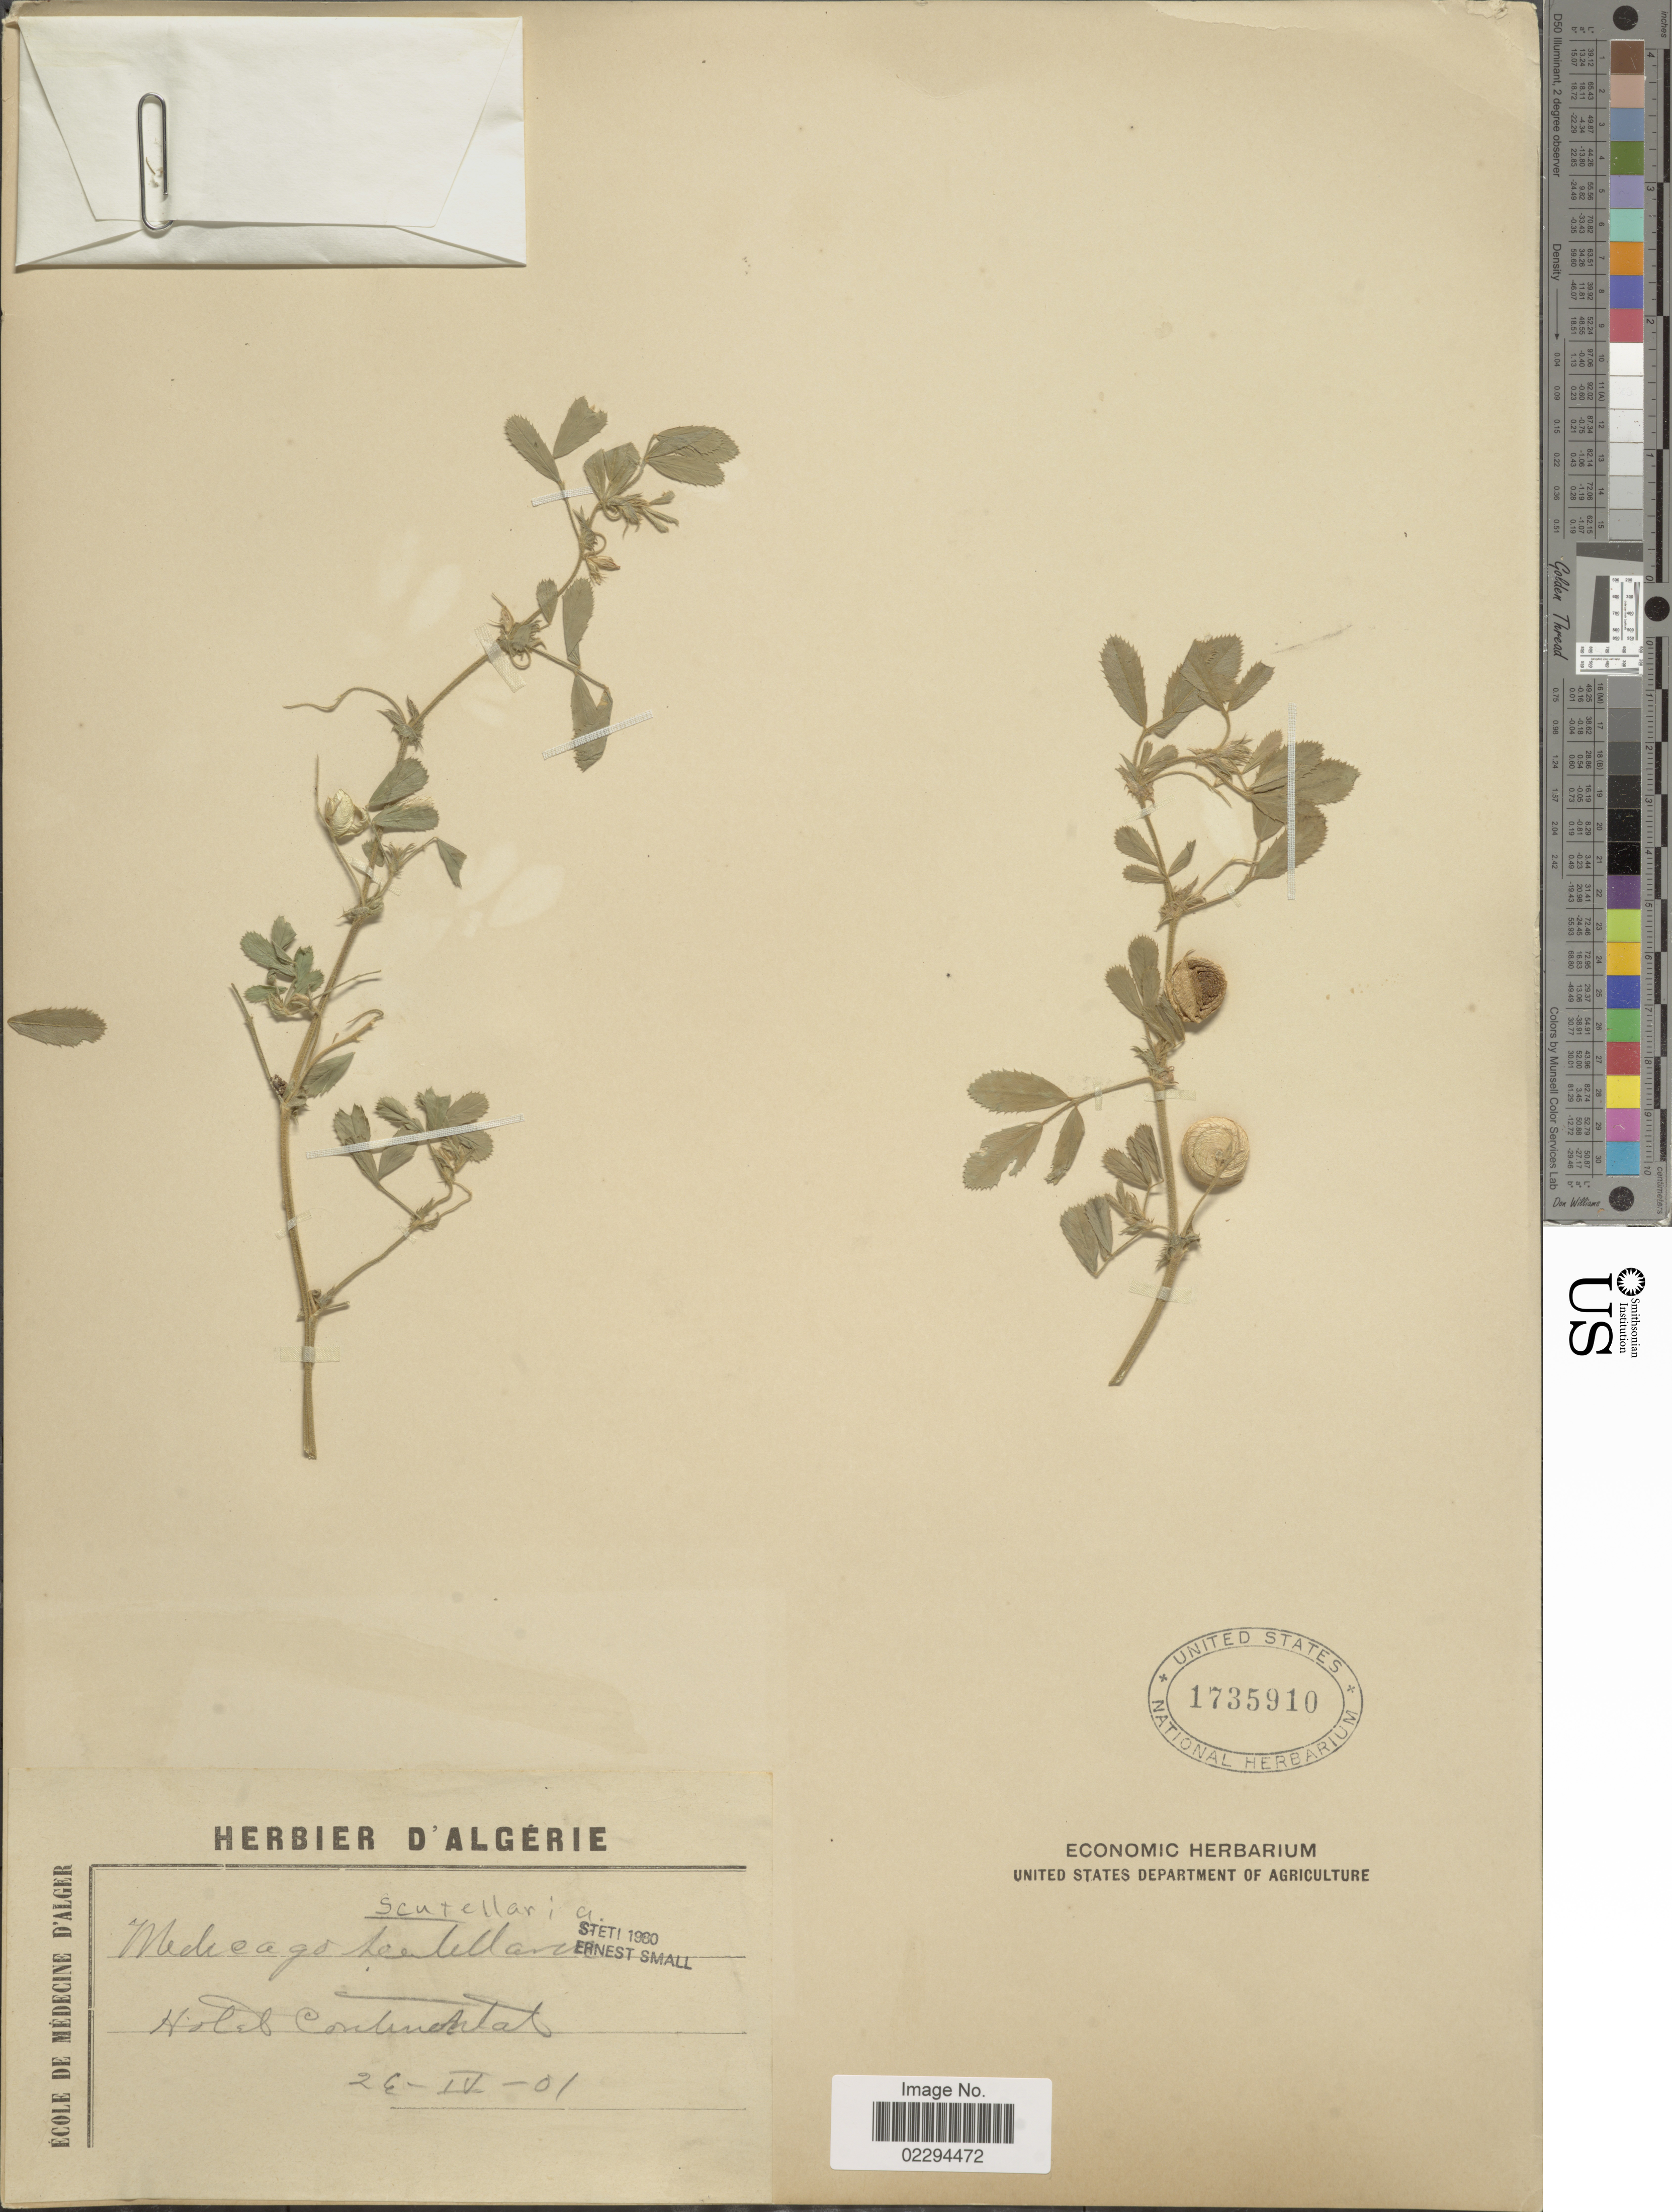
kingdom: Plantae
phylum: Tracheophyta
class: Magnoliopsida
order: Fabales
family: Fabaceae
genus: Medicago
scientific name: Medicago scutellaris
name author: Rchb.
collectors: Ex herb. D'Algerie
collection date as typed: Transcribed d/m/y: 26/4/1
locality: Hotel Continhtat [interpreted]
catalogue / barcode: US 1735910